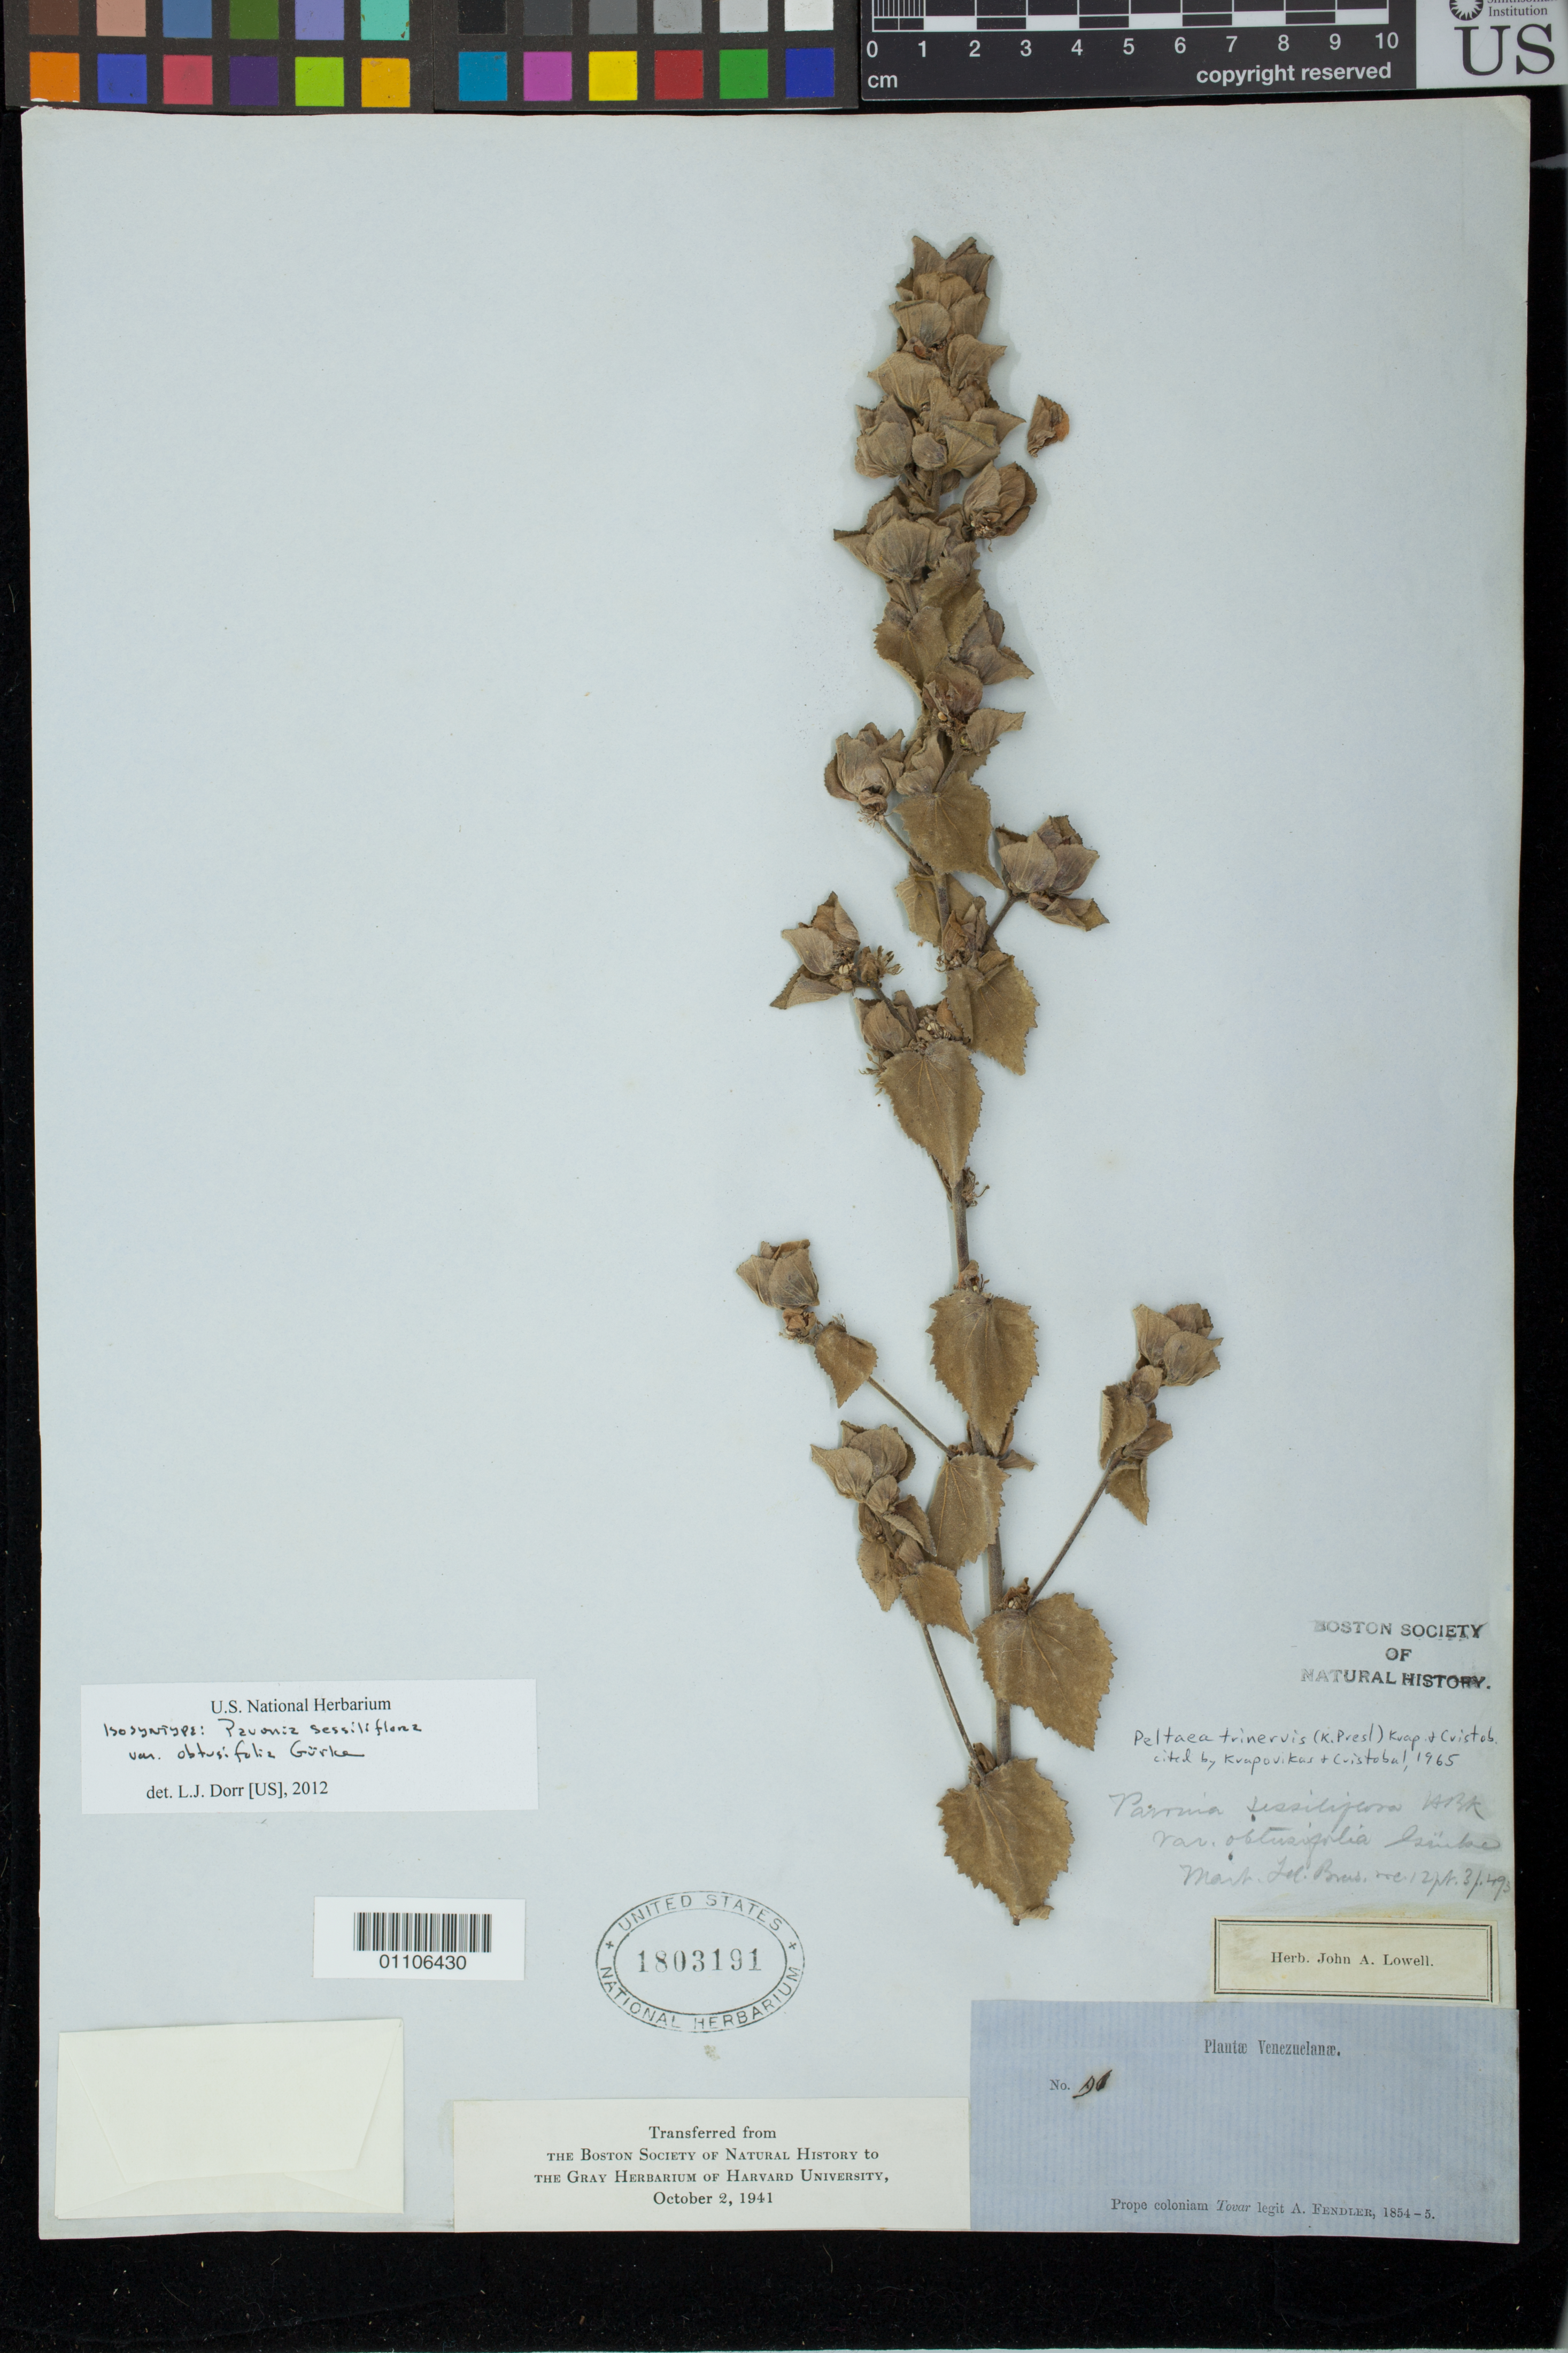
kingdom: Plantae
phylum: Tracheophyta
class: Magnoliopsida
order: Malvales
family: Malvaceae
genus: Pavonia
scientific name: Pavonia sessiliflora var. obtusifolia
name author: Gürke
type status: Isosyntype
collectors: A. Fendler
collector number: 91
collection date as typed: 1854 to -- --- 1855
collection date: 1854/1855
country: Venezuela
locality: Prope Coloniam Tovar.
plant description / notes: See Pavonia bracteosa Benth. for additional syntypes of Pavonia sessiliflora var. obtusifolia Gurke (this specimen is not a type of both names).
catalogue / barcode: US 1803191